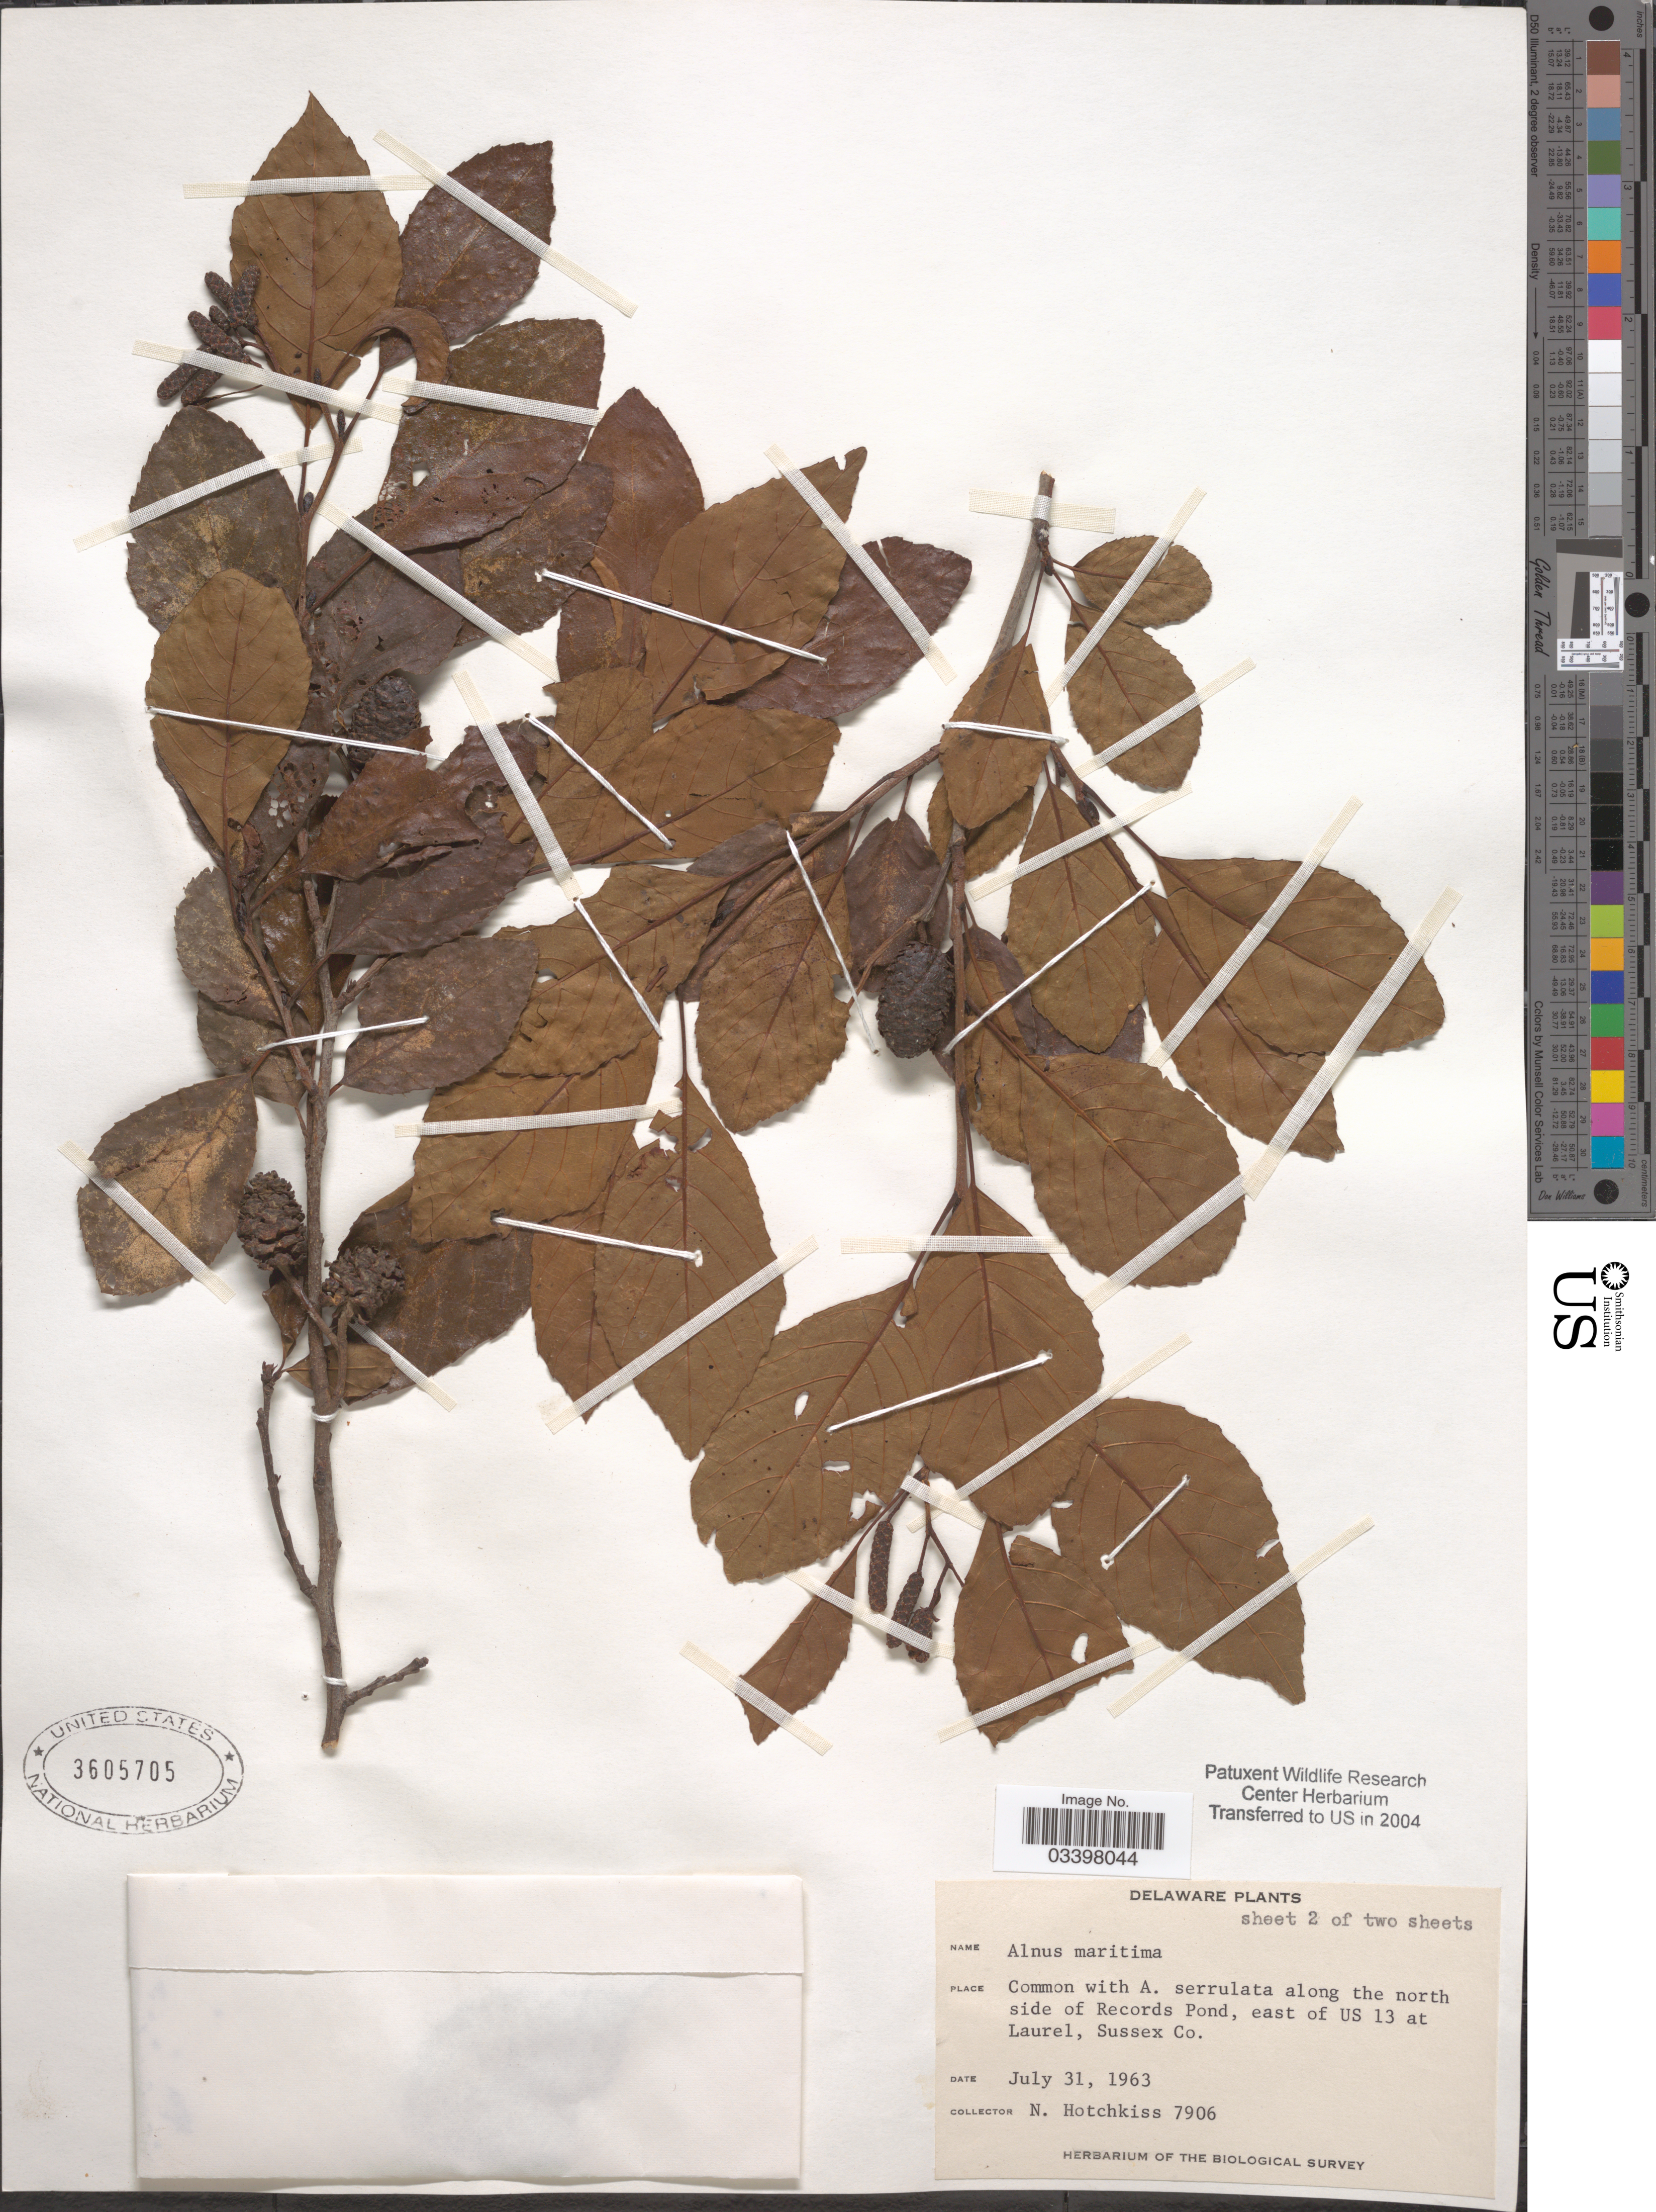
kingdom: Plantae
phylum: Tracheophyta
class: Magnoliopsida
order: Fagales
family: Betulaceae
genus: Alnus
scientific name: Alnus maritima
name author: (Marshall) Muhl. ex Nutt.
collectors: N. Hotchkiss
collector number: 7906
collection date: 1963-07-31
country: United States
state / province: Delaware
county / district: Sussex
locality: Along the north side of Records Pond, east of US 13 at Laurel, Sussex Co.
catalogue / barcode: US 3605705